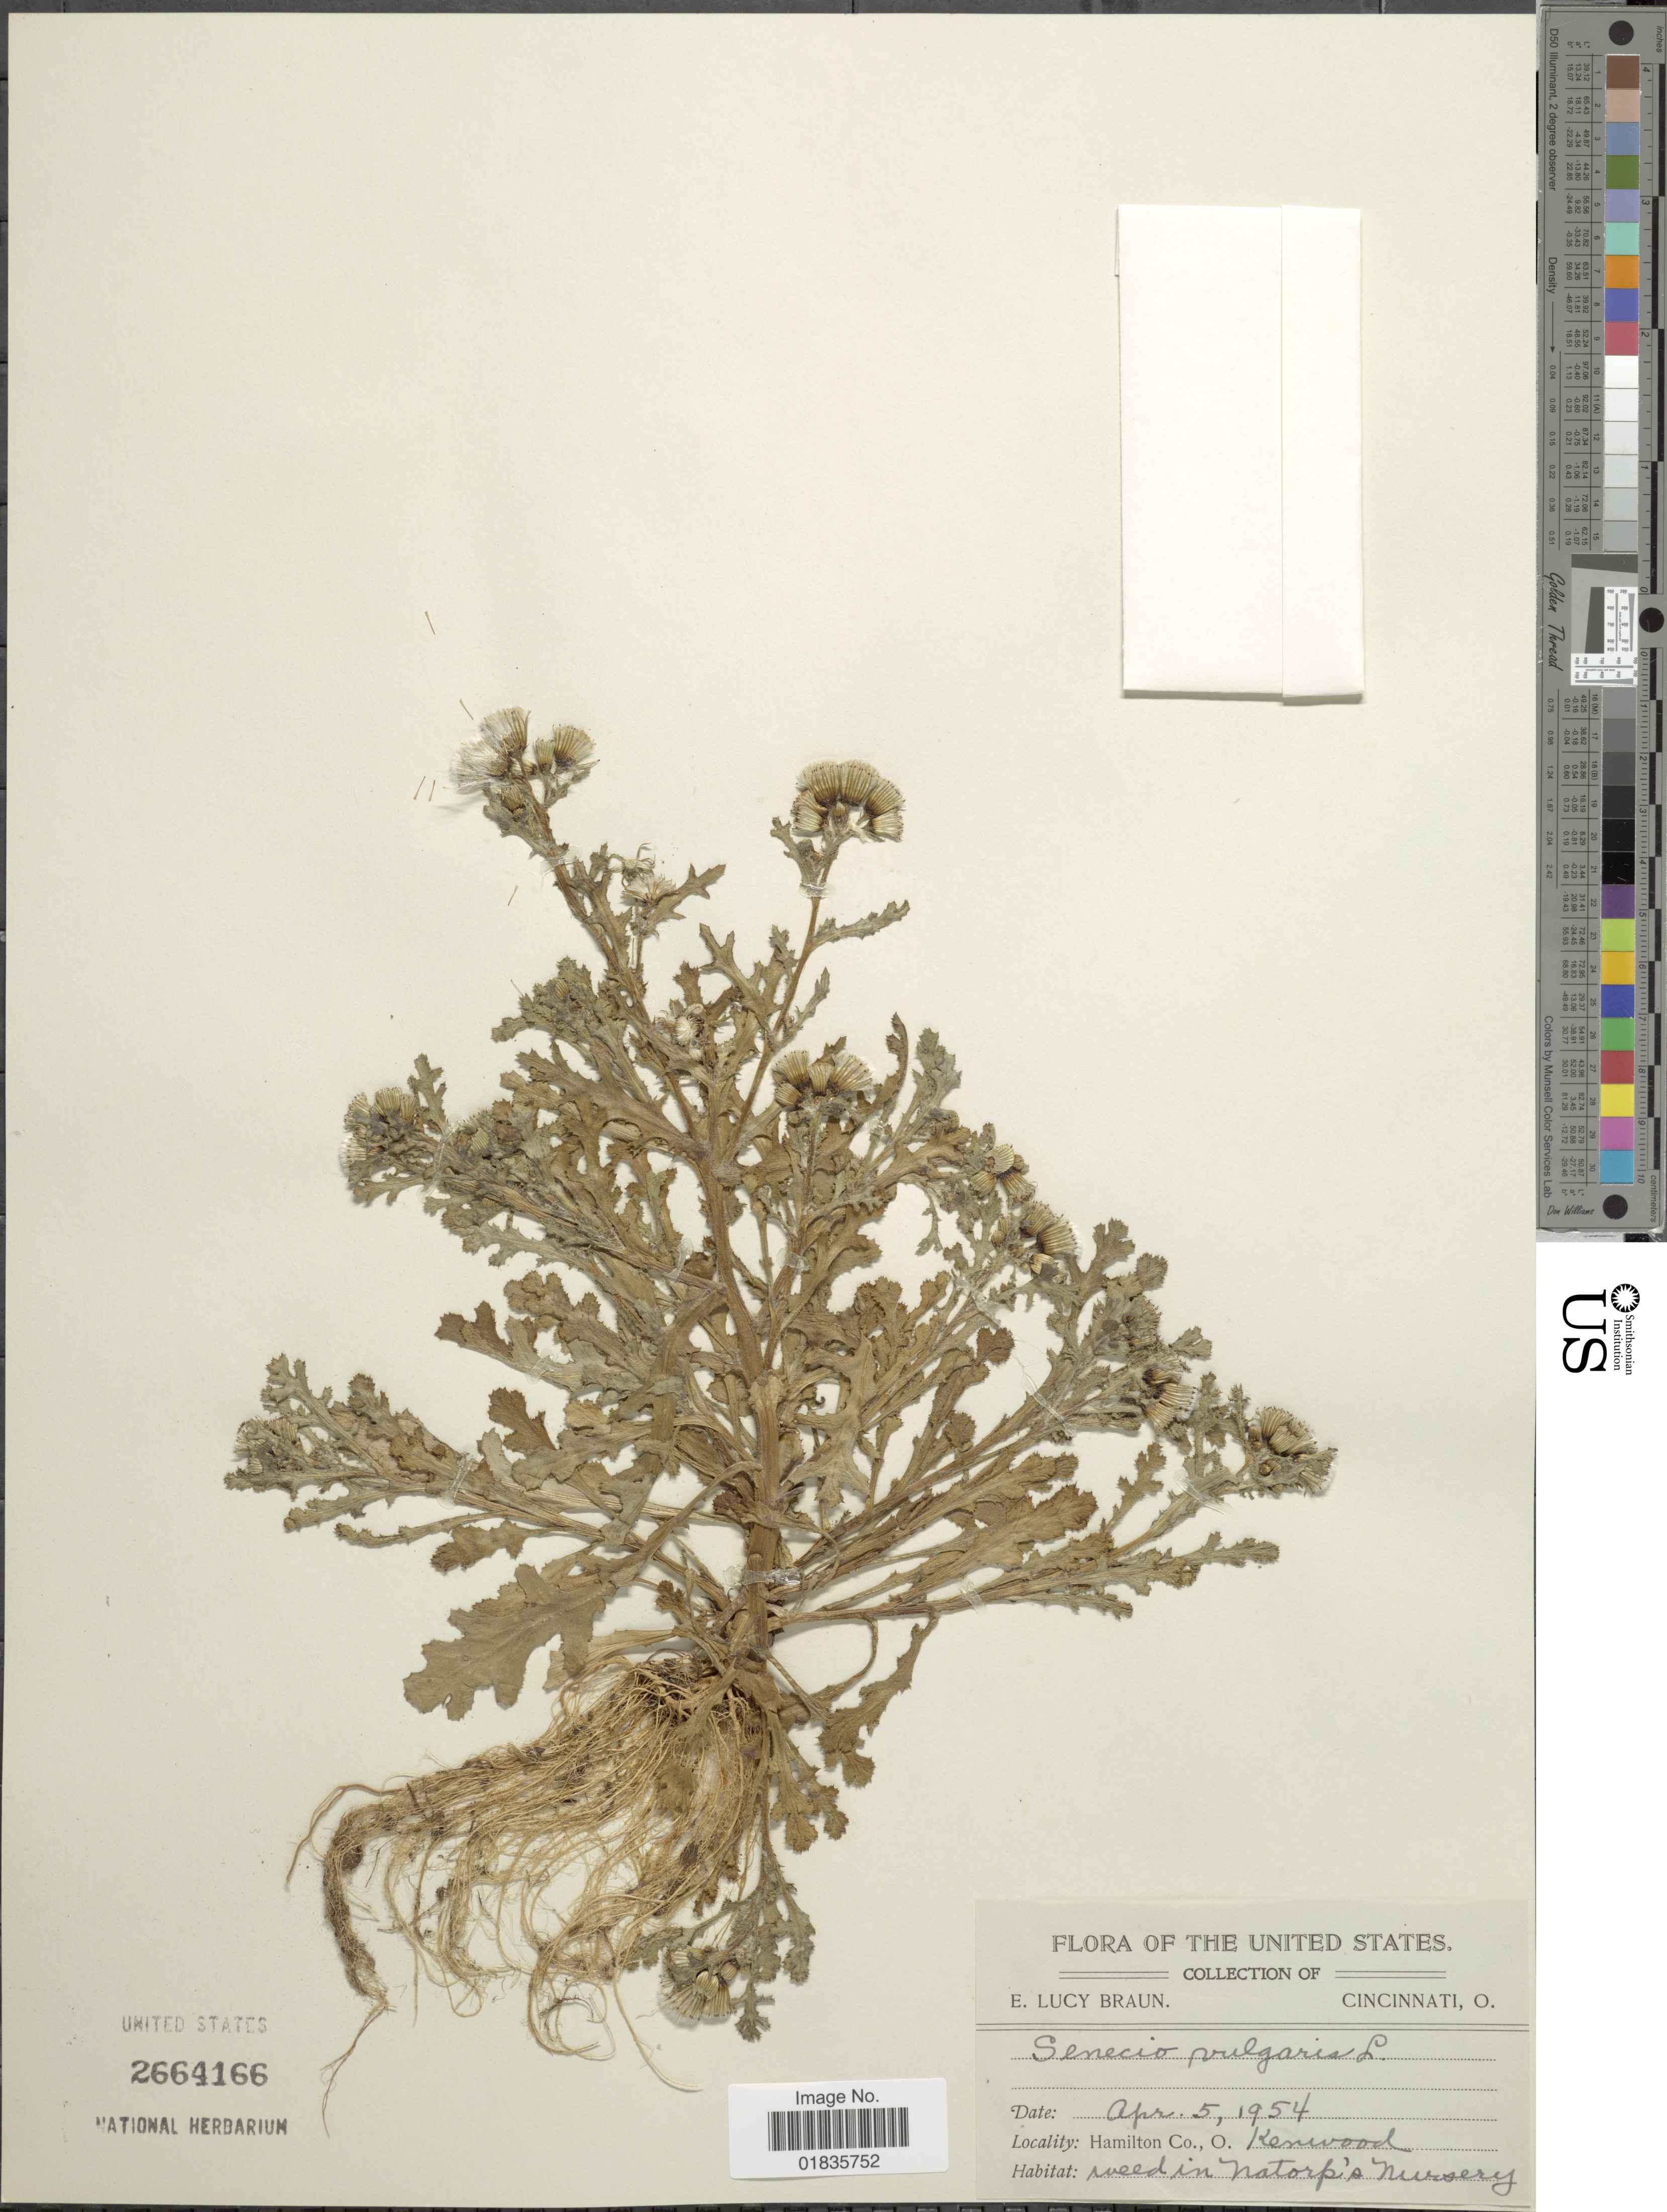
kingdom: Plantae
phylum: Tracheophyta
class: Magnoliopsida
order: Asterales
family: Asteraceae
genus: Senecio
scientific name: Senecio vulgaris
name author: L.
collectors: E. L. Braun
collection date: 1954-04-05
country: United States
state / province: Ohio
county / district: Hamilton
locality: Kenwood, weed in Natorp's Nursery.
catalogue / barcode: US 2664166